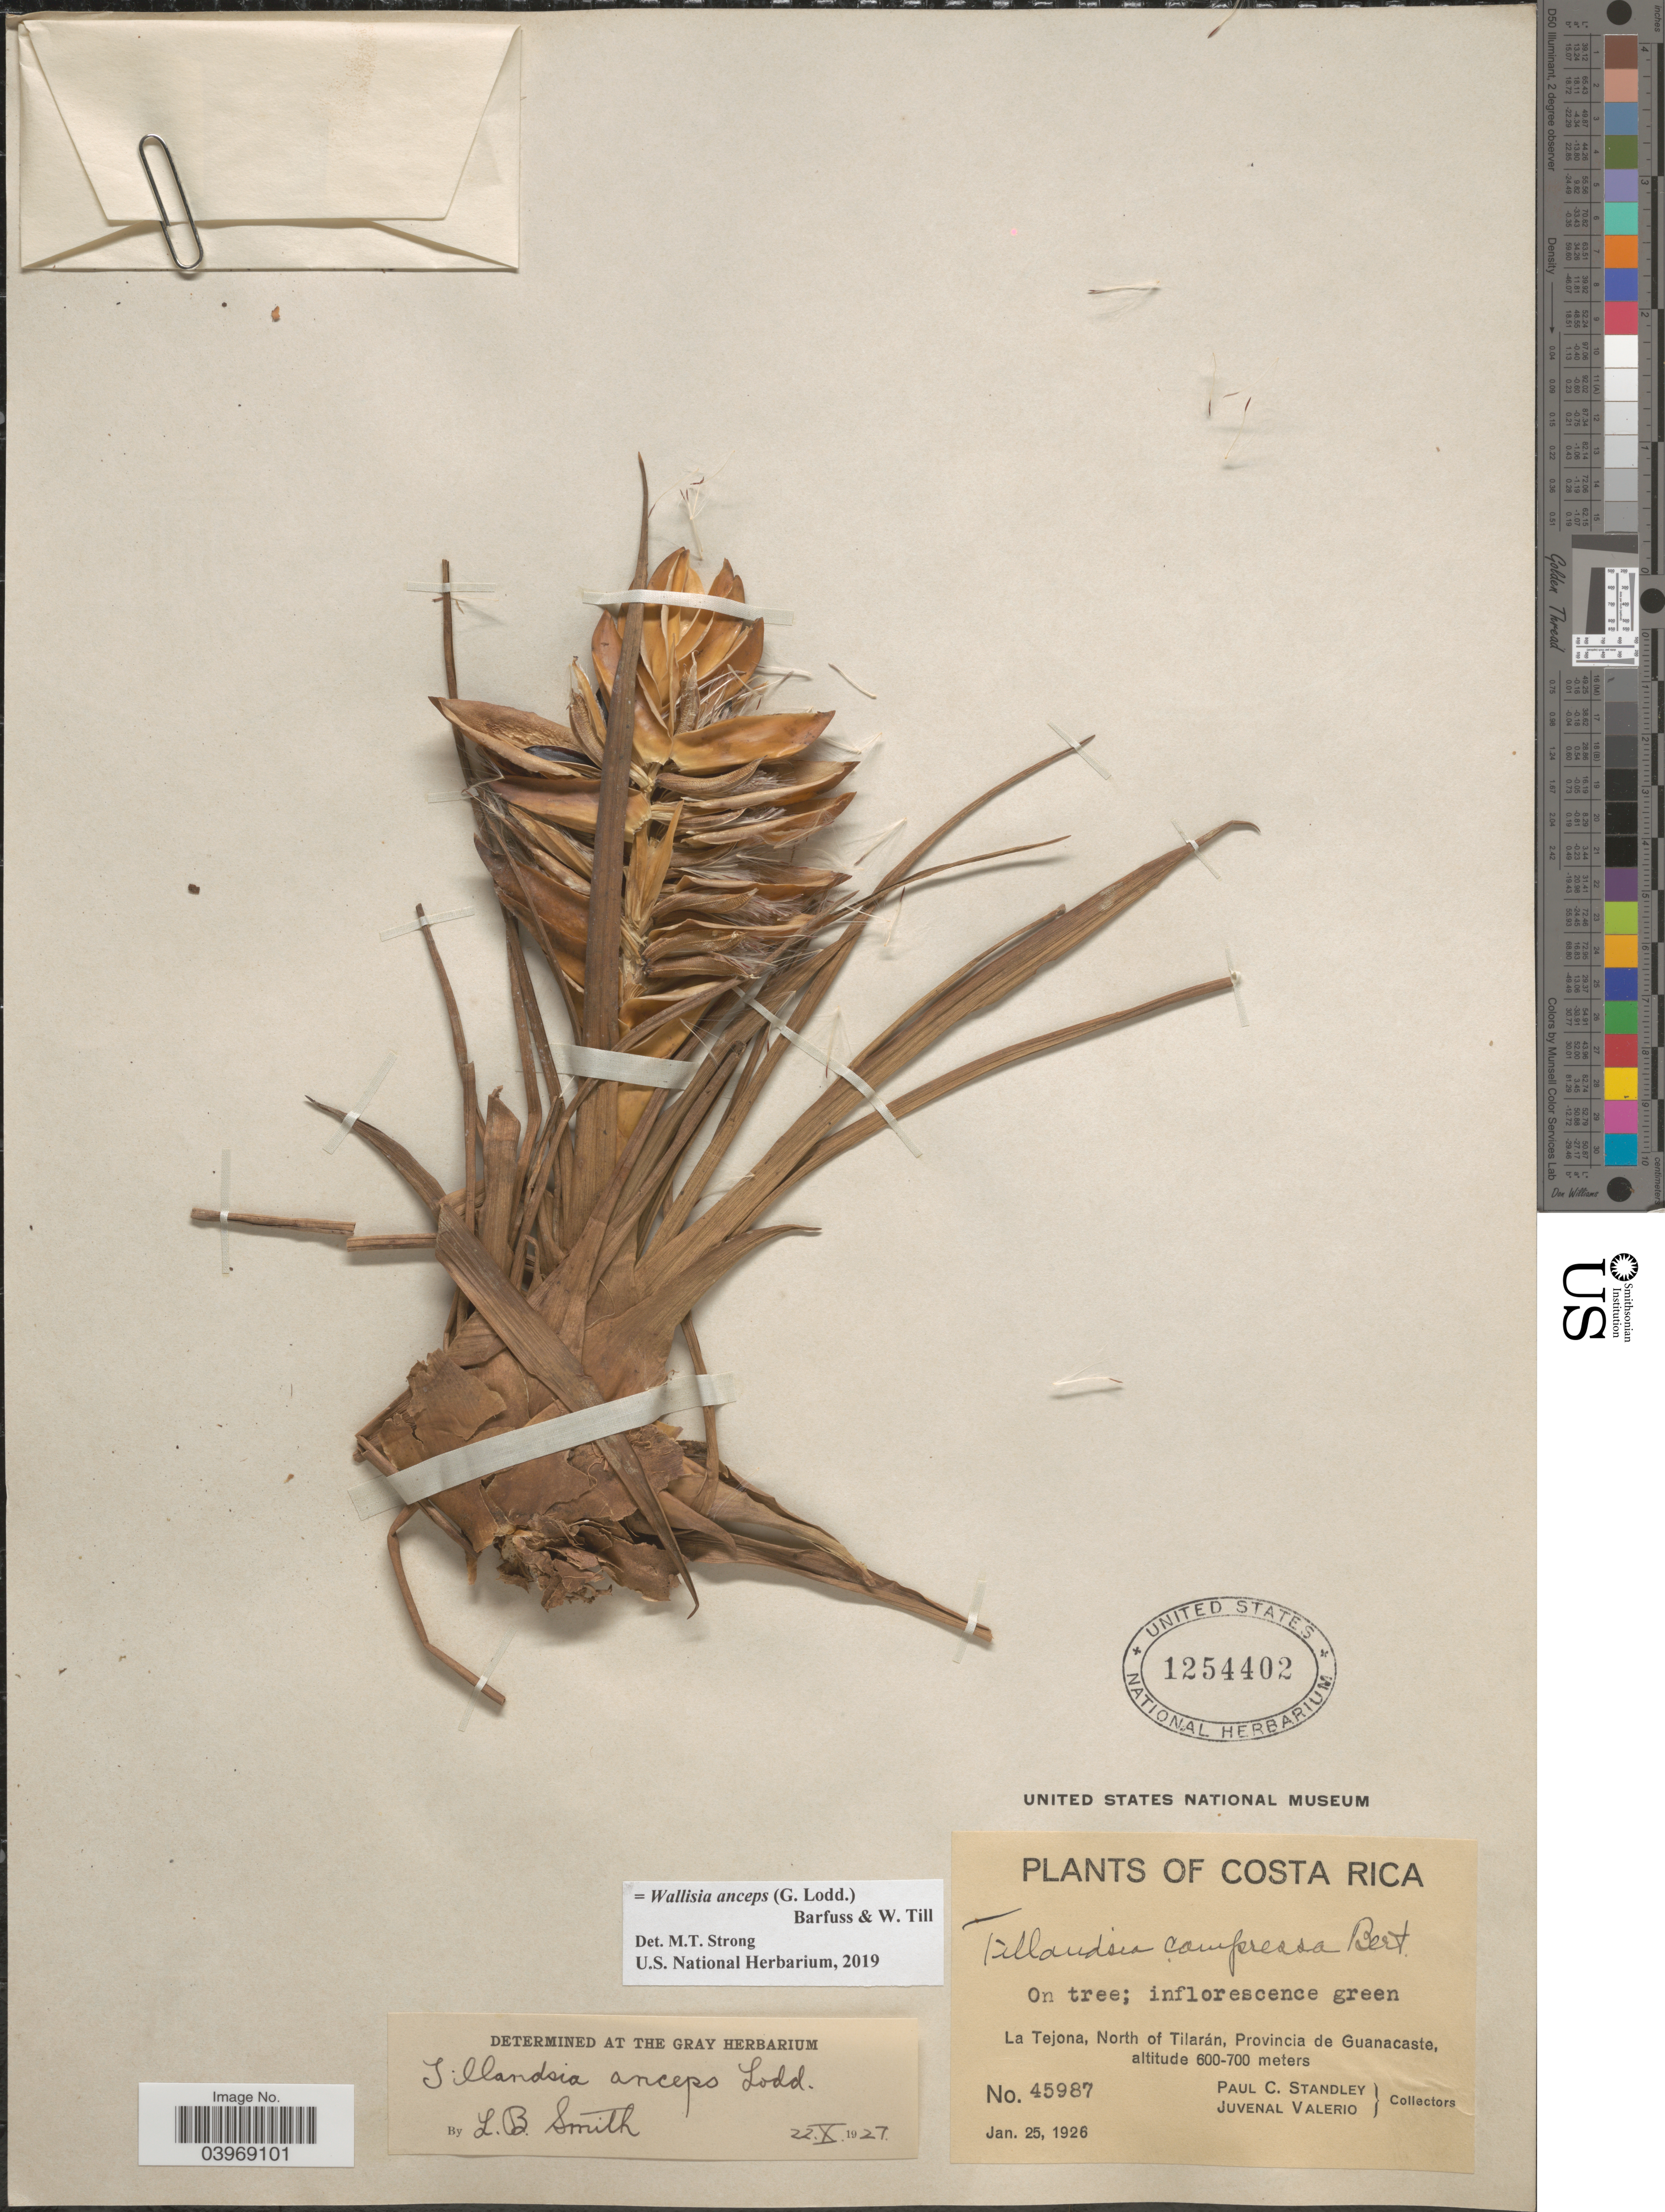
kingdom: Plantae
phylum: Tracheophyta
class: Liliopsida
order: Poales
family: Bromeliaceae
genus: Wallisia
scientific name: Wallisia anceps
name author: (G. Lodd.) Barfuss & W. Till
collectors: P. C. Standley & J. Valerio R.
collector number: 45987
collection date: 1926-01-25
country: Costa Rica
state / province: Guanacaste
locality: La Tejona, North of Tilarán.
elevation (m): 600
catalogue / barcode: US 1254402